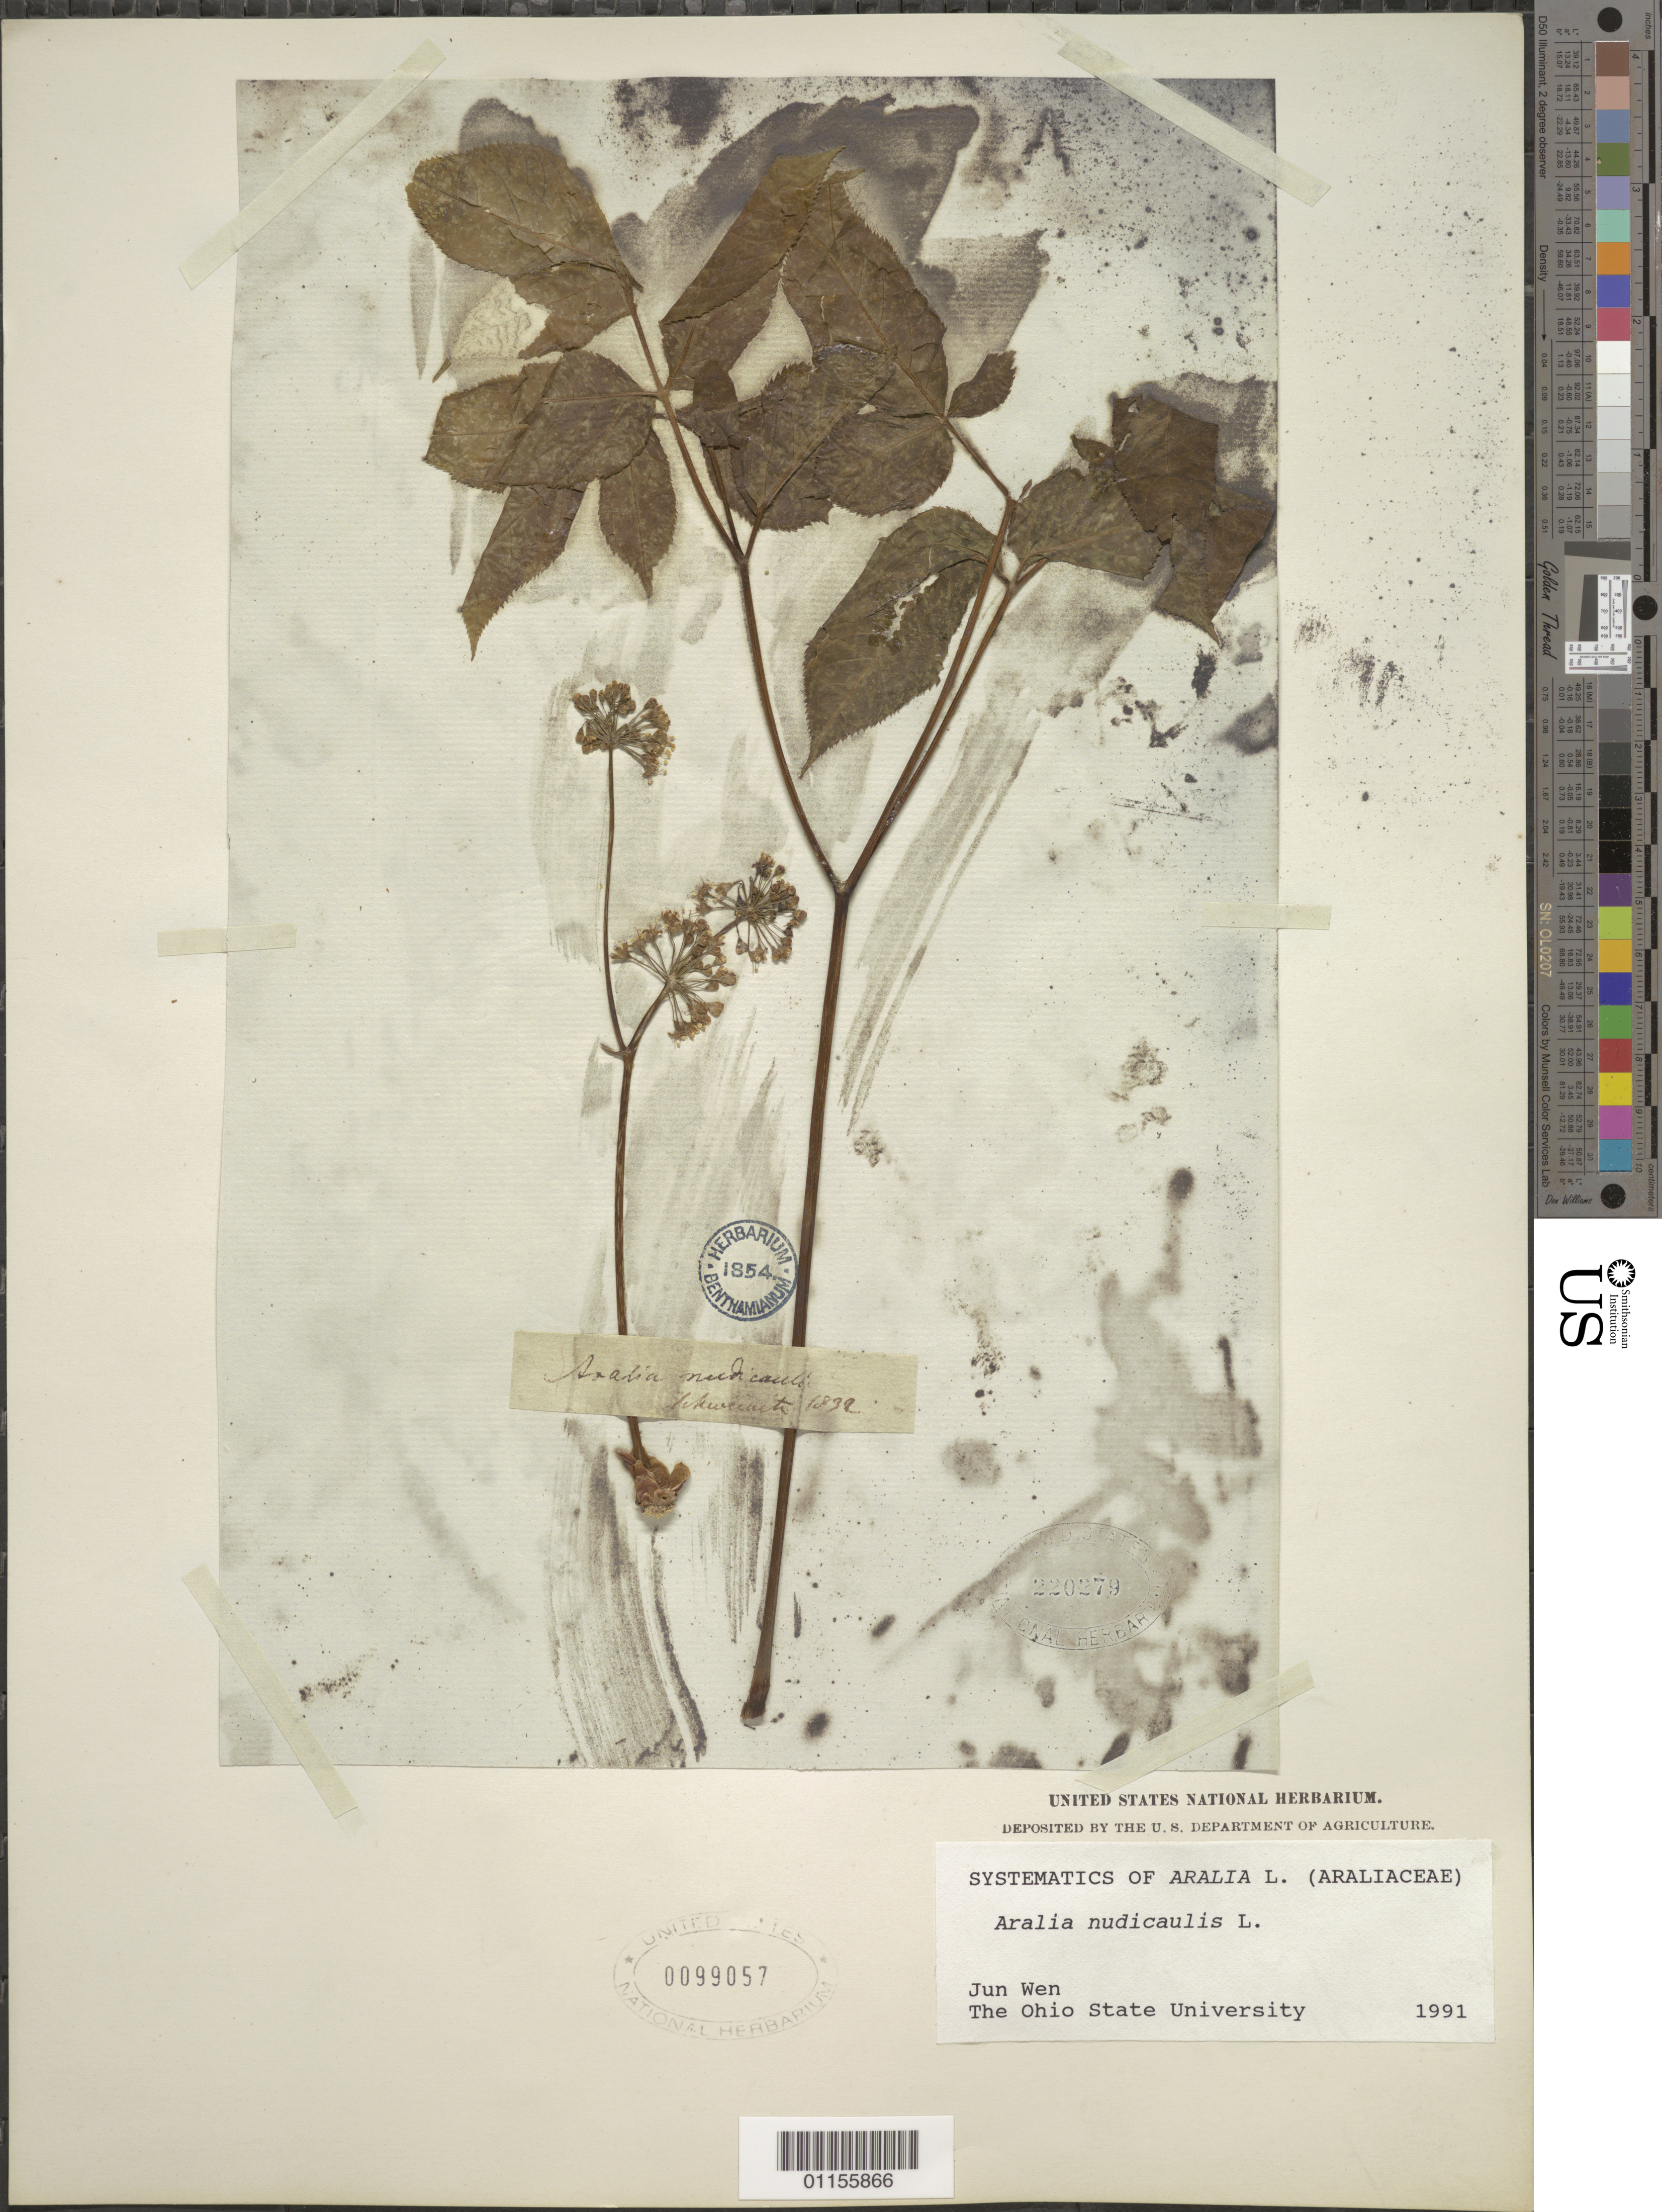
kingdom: Plantae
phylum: Tracheophyta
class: Magnoliopsida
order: Apiales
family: Araliaceae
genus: Aralia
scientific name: Aralia nudicaulis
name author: L.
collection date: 1832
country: United States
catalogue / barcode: US 99057